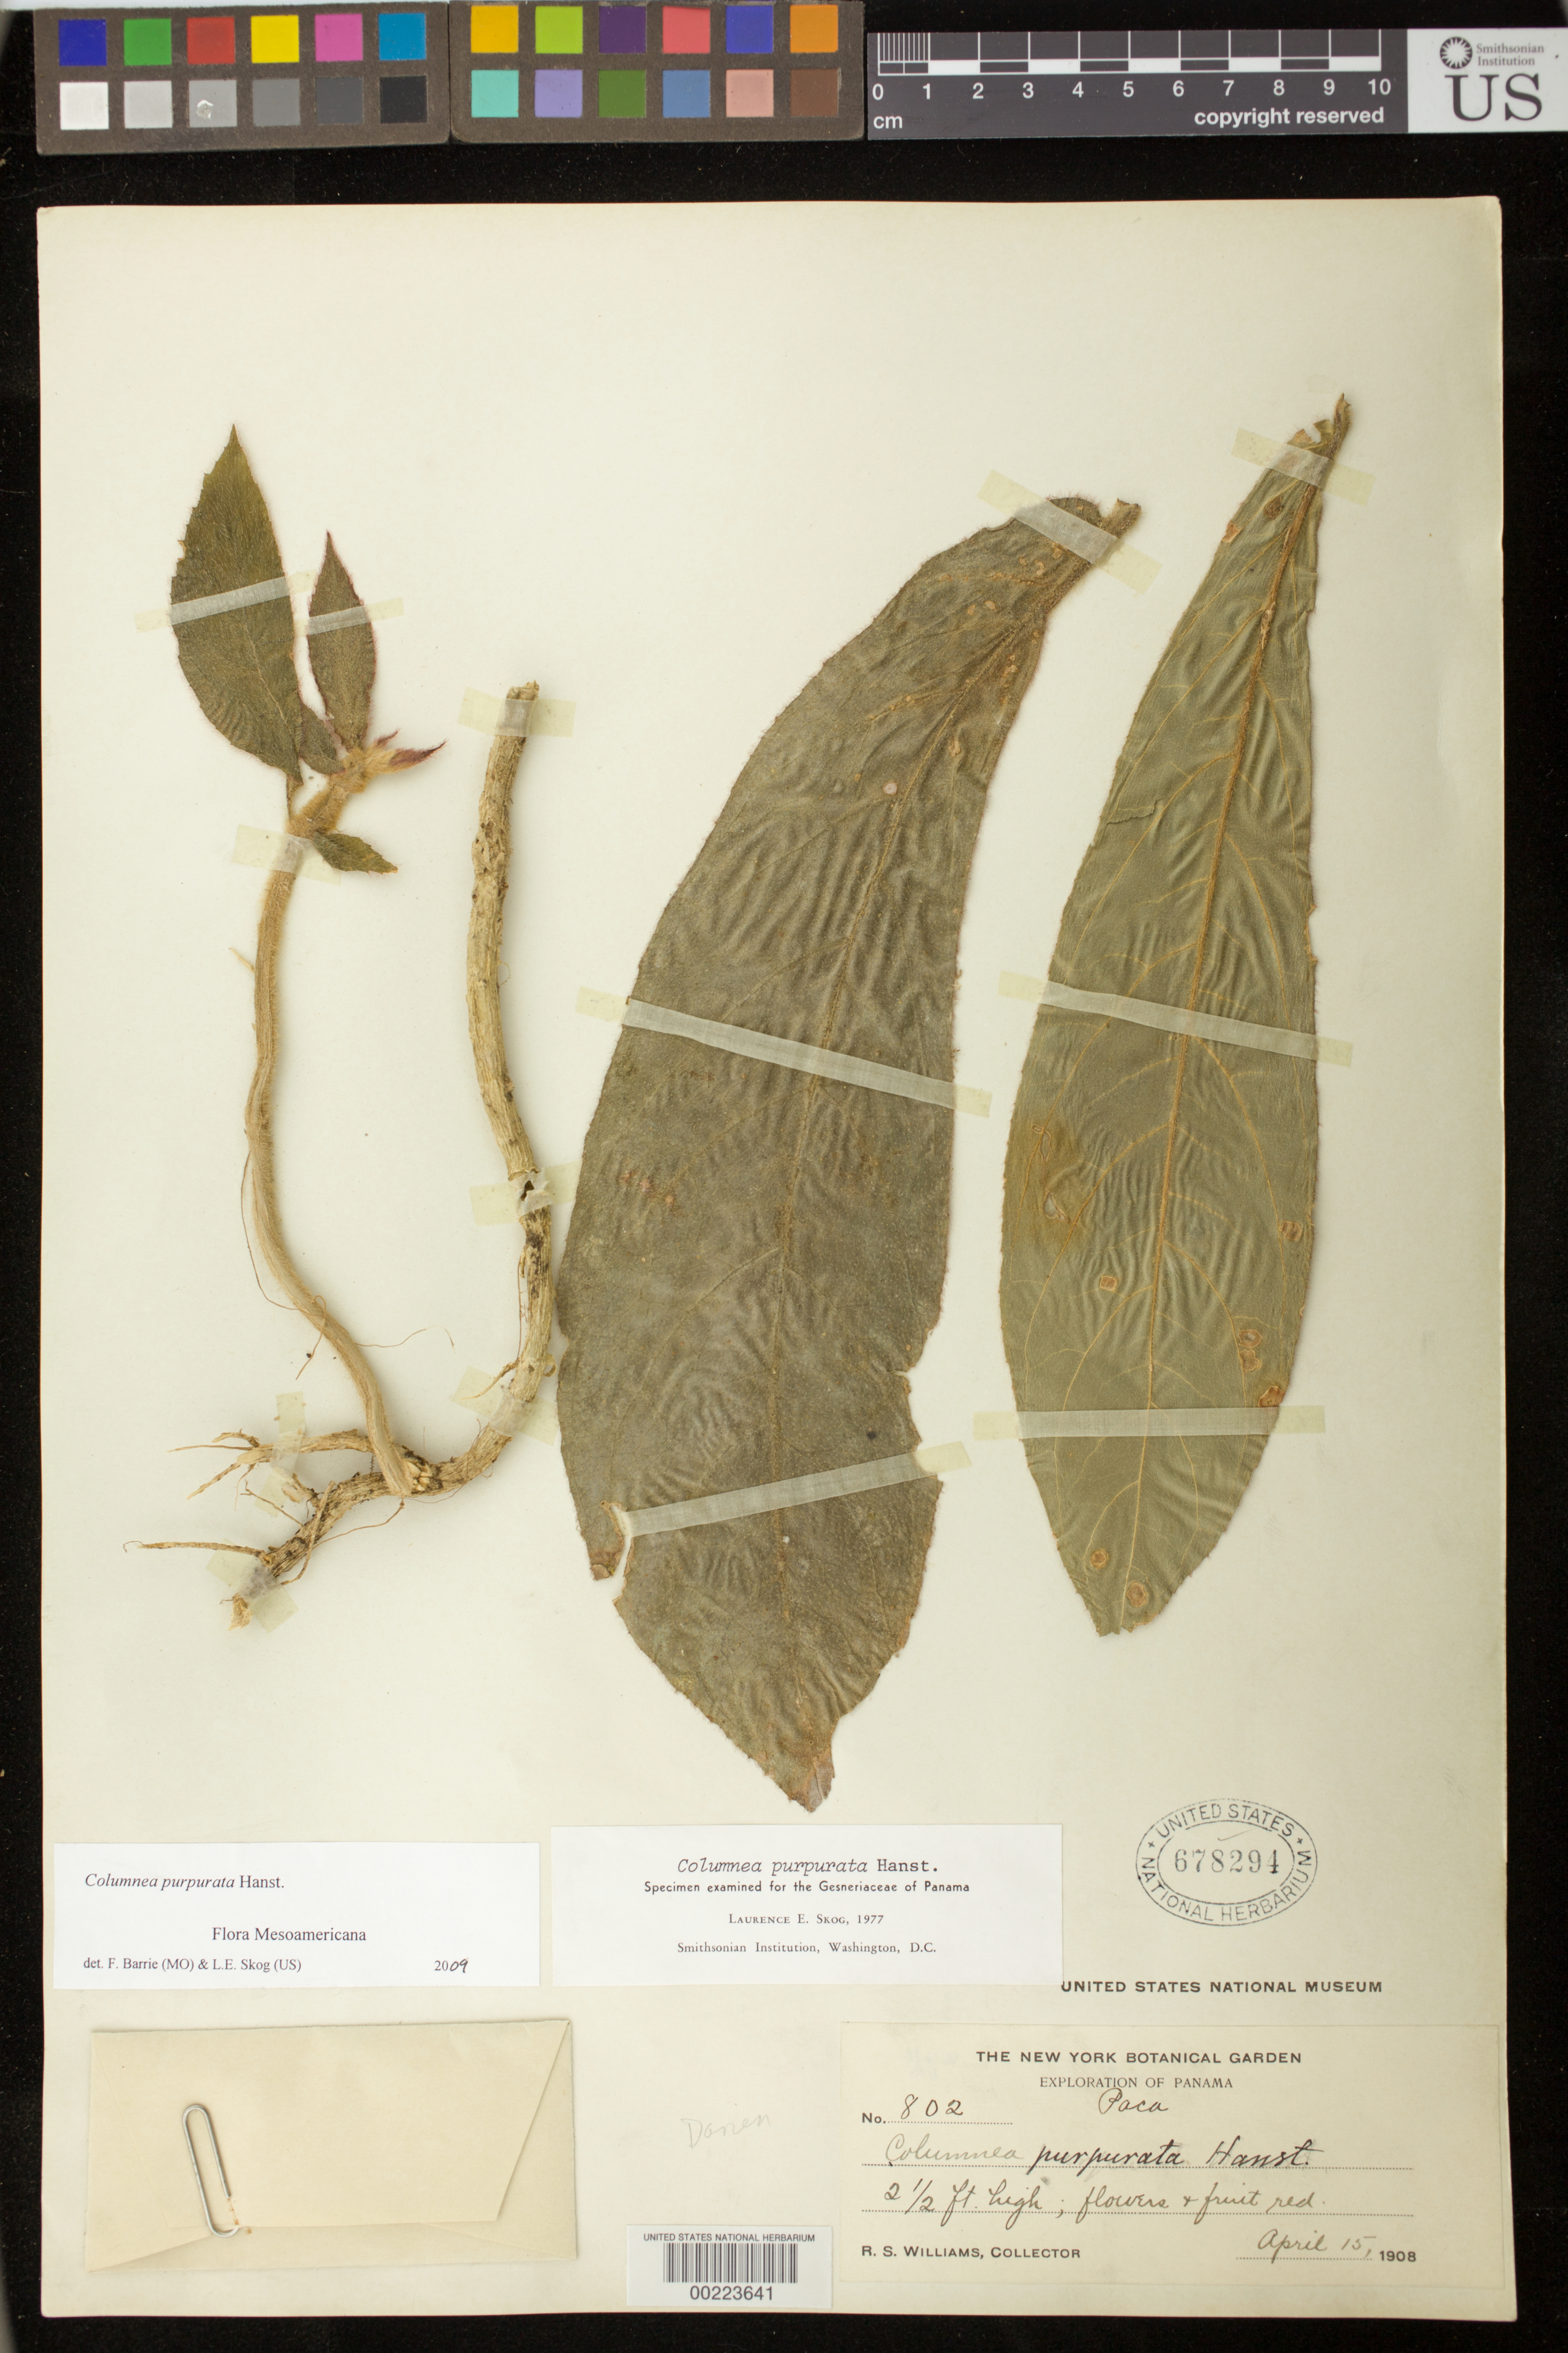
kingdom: Plantae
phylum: Tracheophyta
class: Magnoliopsida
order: Lamiales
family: Gesneriaceae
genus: Columnea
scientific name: Columnea purpurata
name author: Hanst.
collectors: R. S. Williams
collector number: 802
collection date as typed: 15 Apr 1908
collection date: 1908-04-15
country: Panama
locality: Paca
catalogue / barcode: US 678294